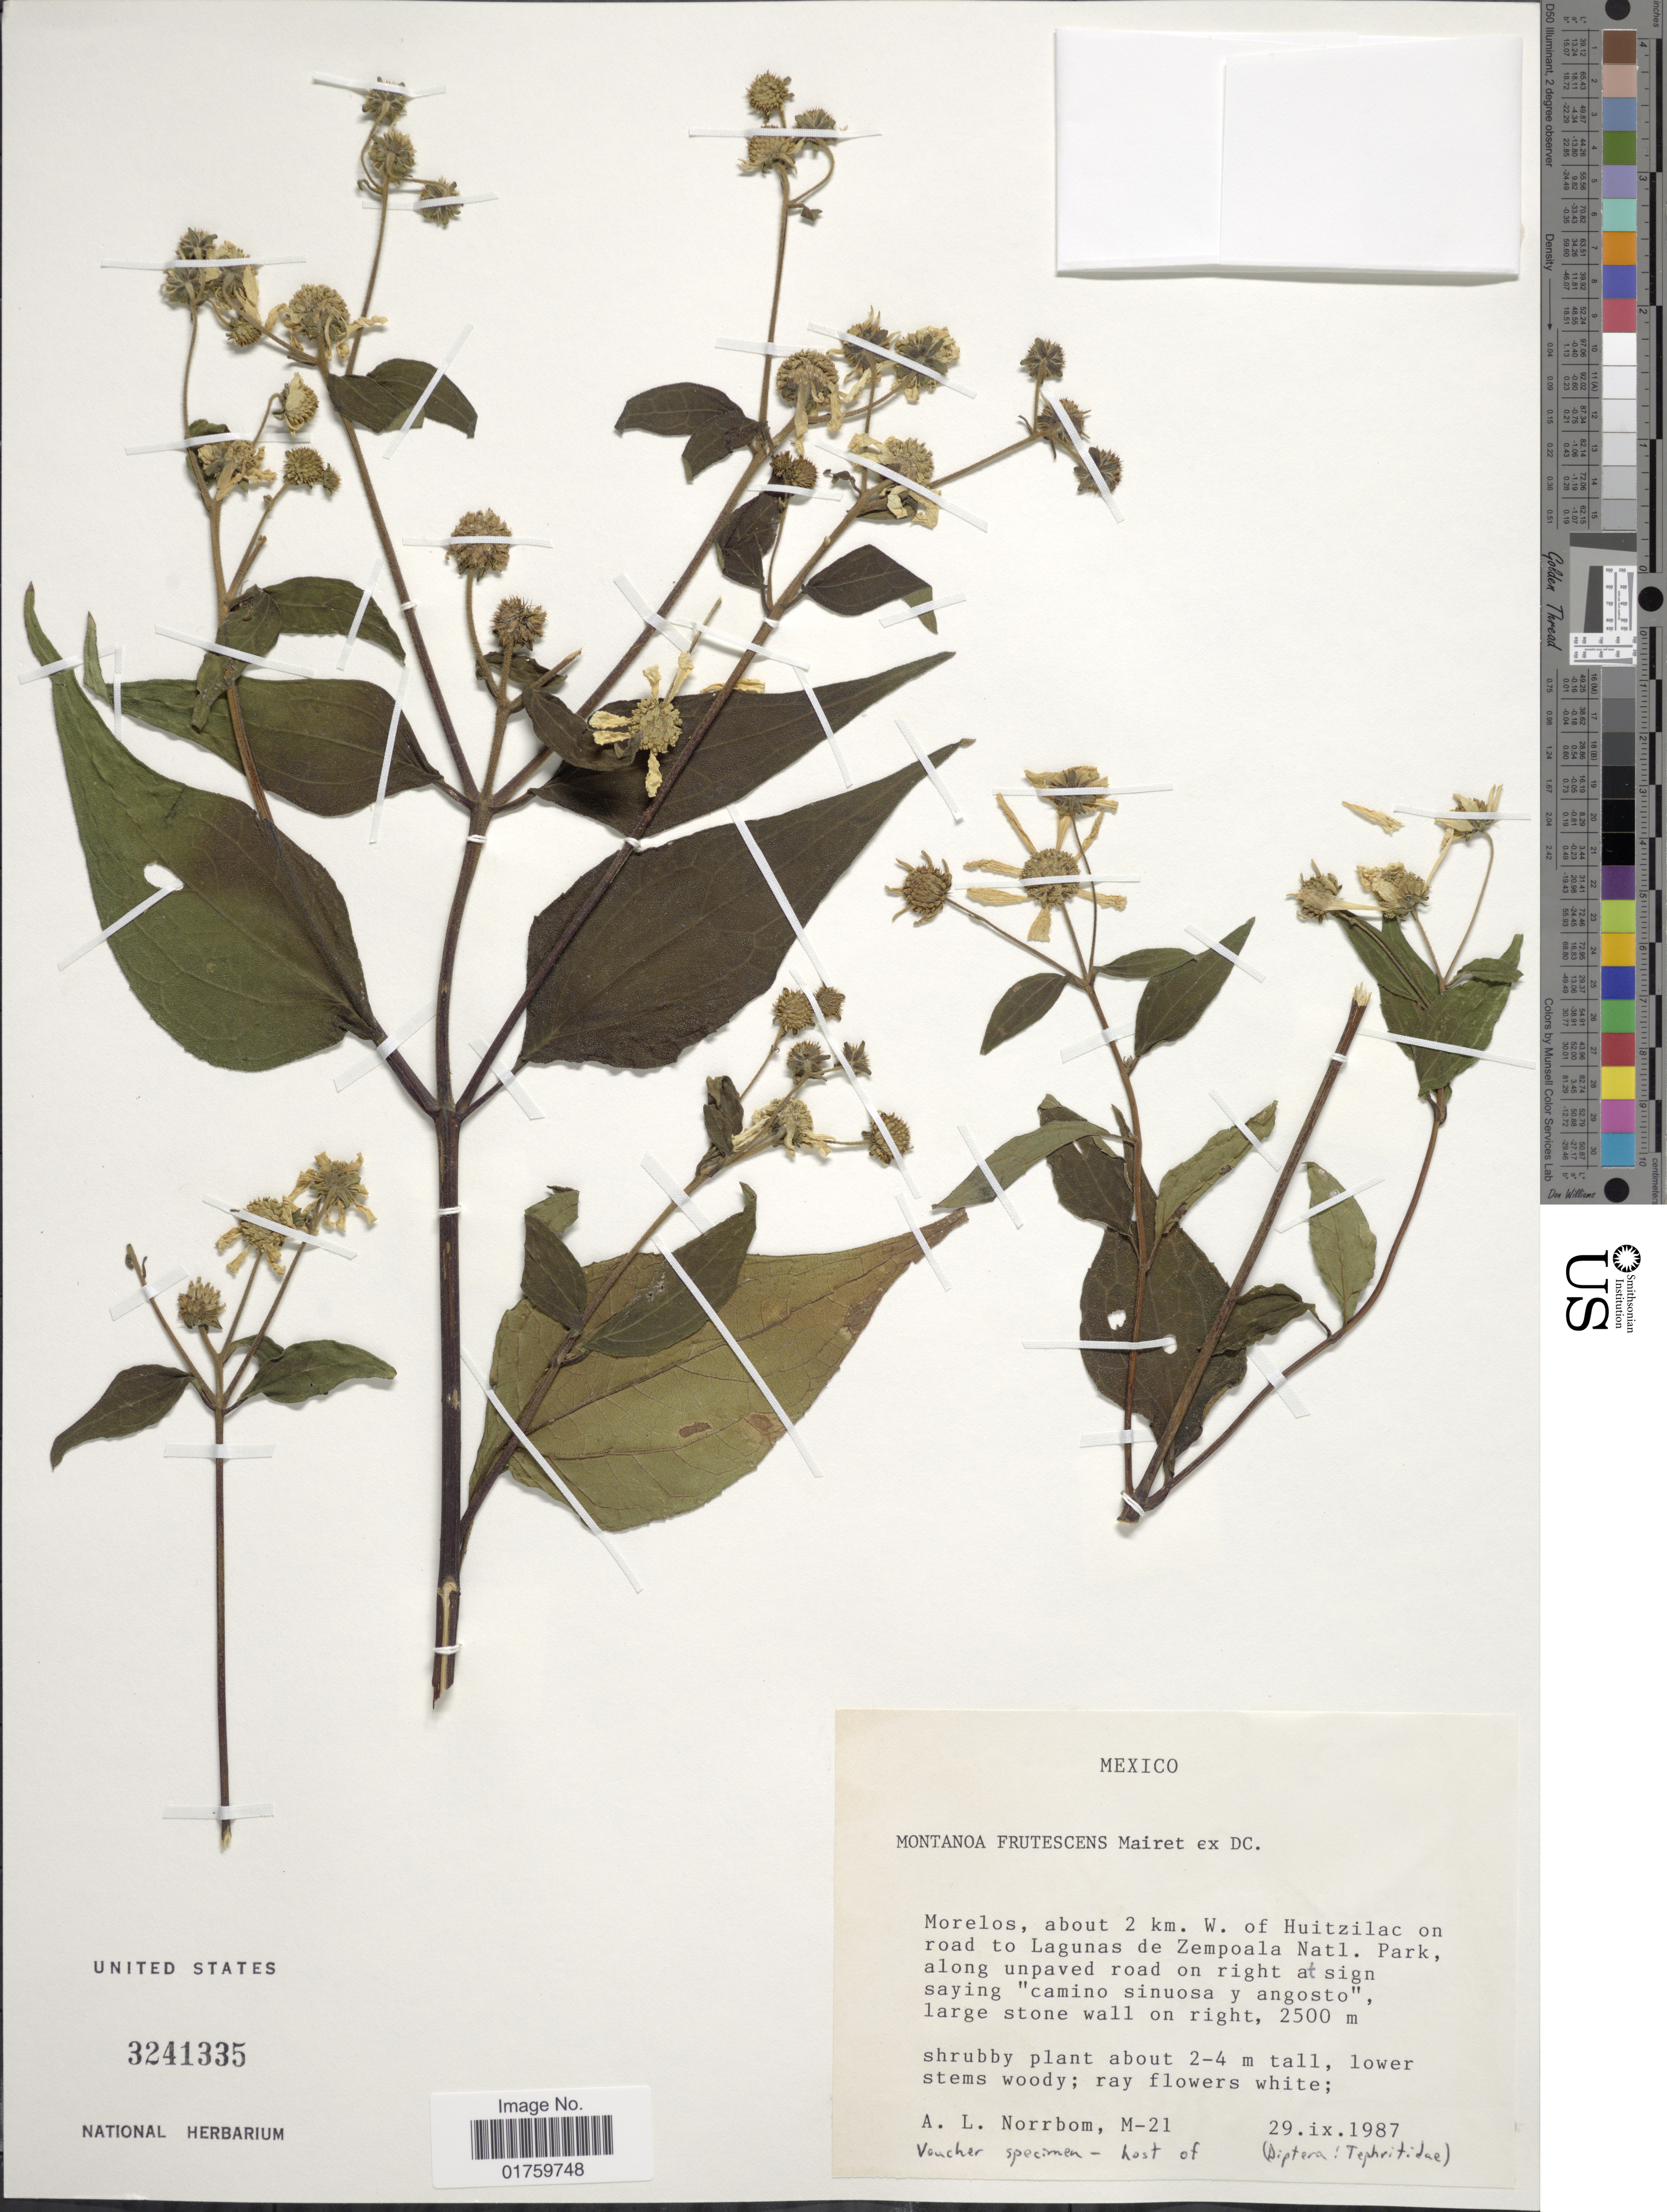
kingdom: Plantae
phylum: Tracheophyta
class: Magnoliopsida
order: Asterales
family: Asteraceae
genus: Montanoa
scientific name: Montanoa frutescens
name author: Mairet ex DC.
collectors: A. L. Norrbom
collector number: M-21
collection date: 1987-09-29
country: Mexico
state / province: Morelos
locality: Abour 2 km. W. of Huitzilac on road to Lagunas de Zempoala Natl. Park, along unpaved road on right at sign saying "camino sinuosa y angosto", large stone wall on right.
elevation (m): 2500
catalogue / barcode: US 3241335